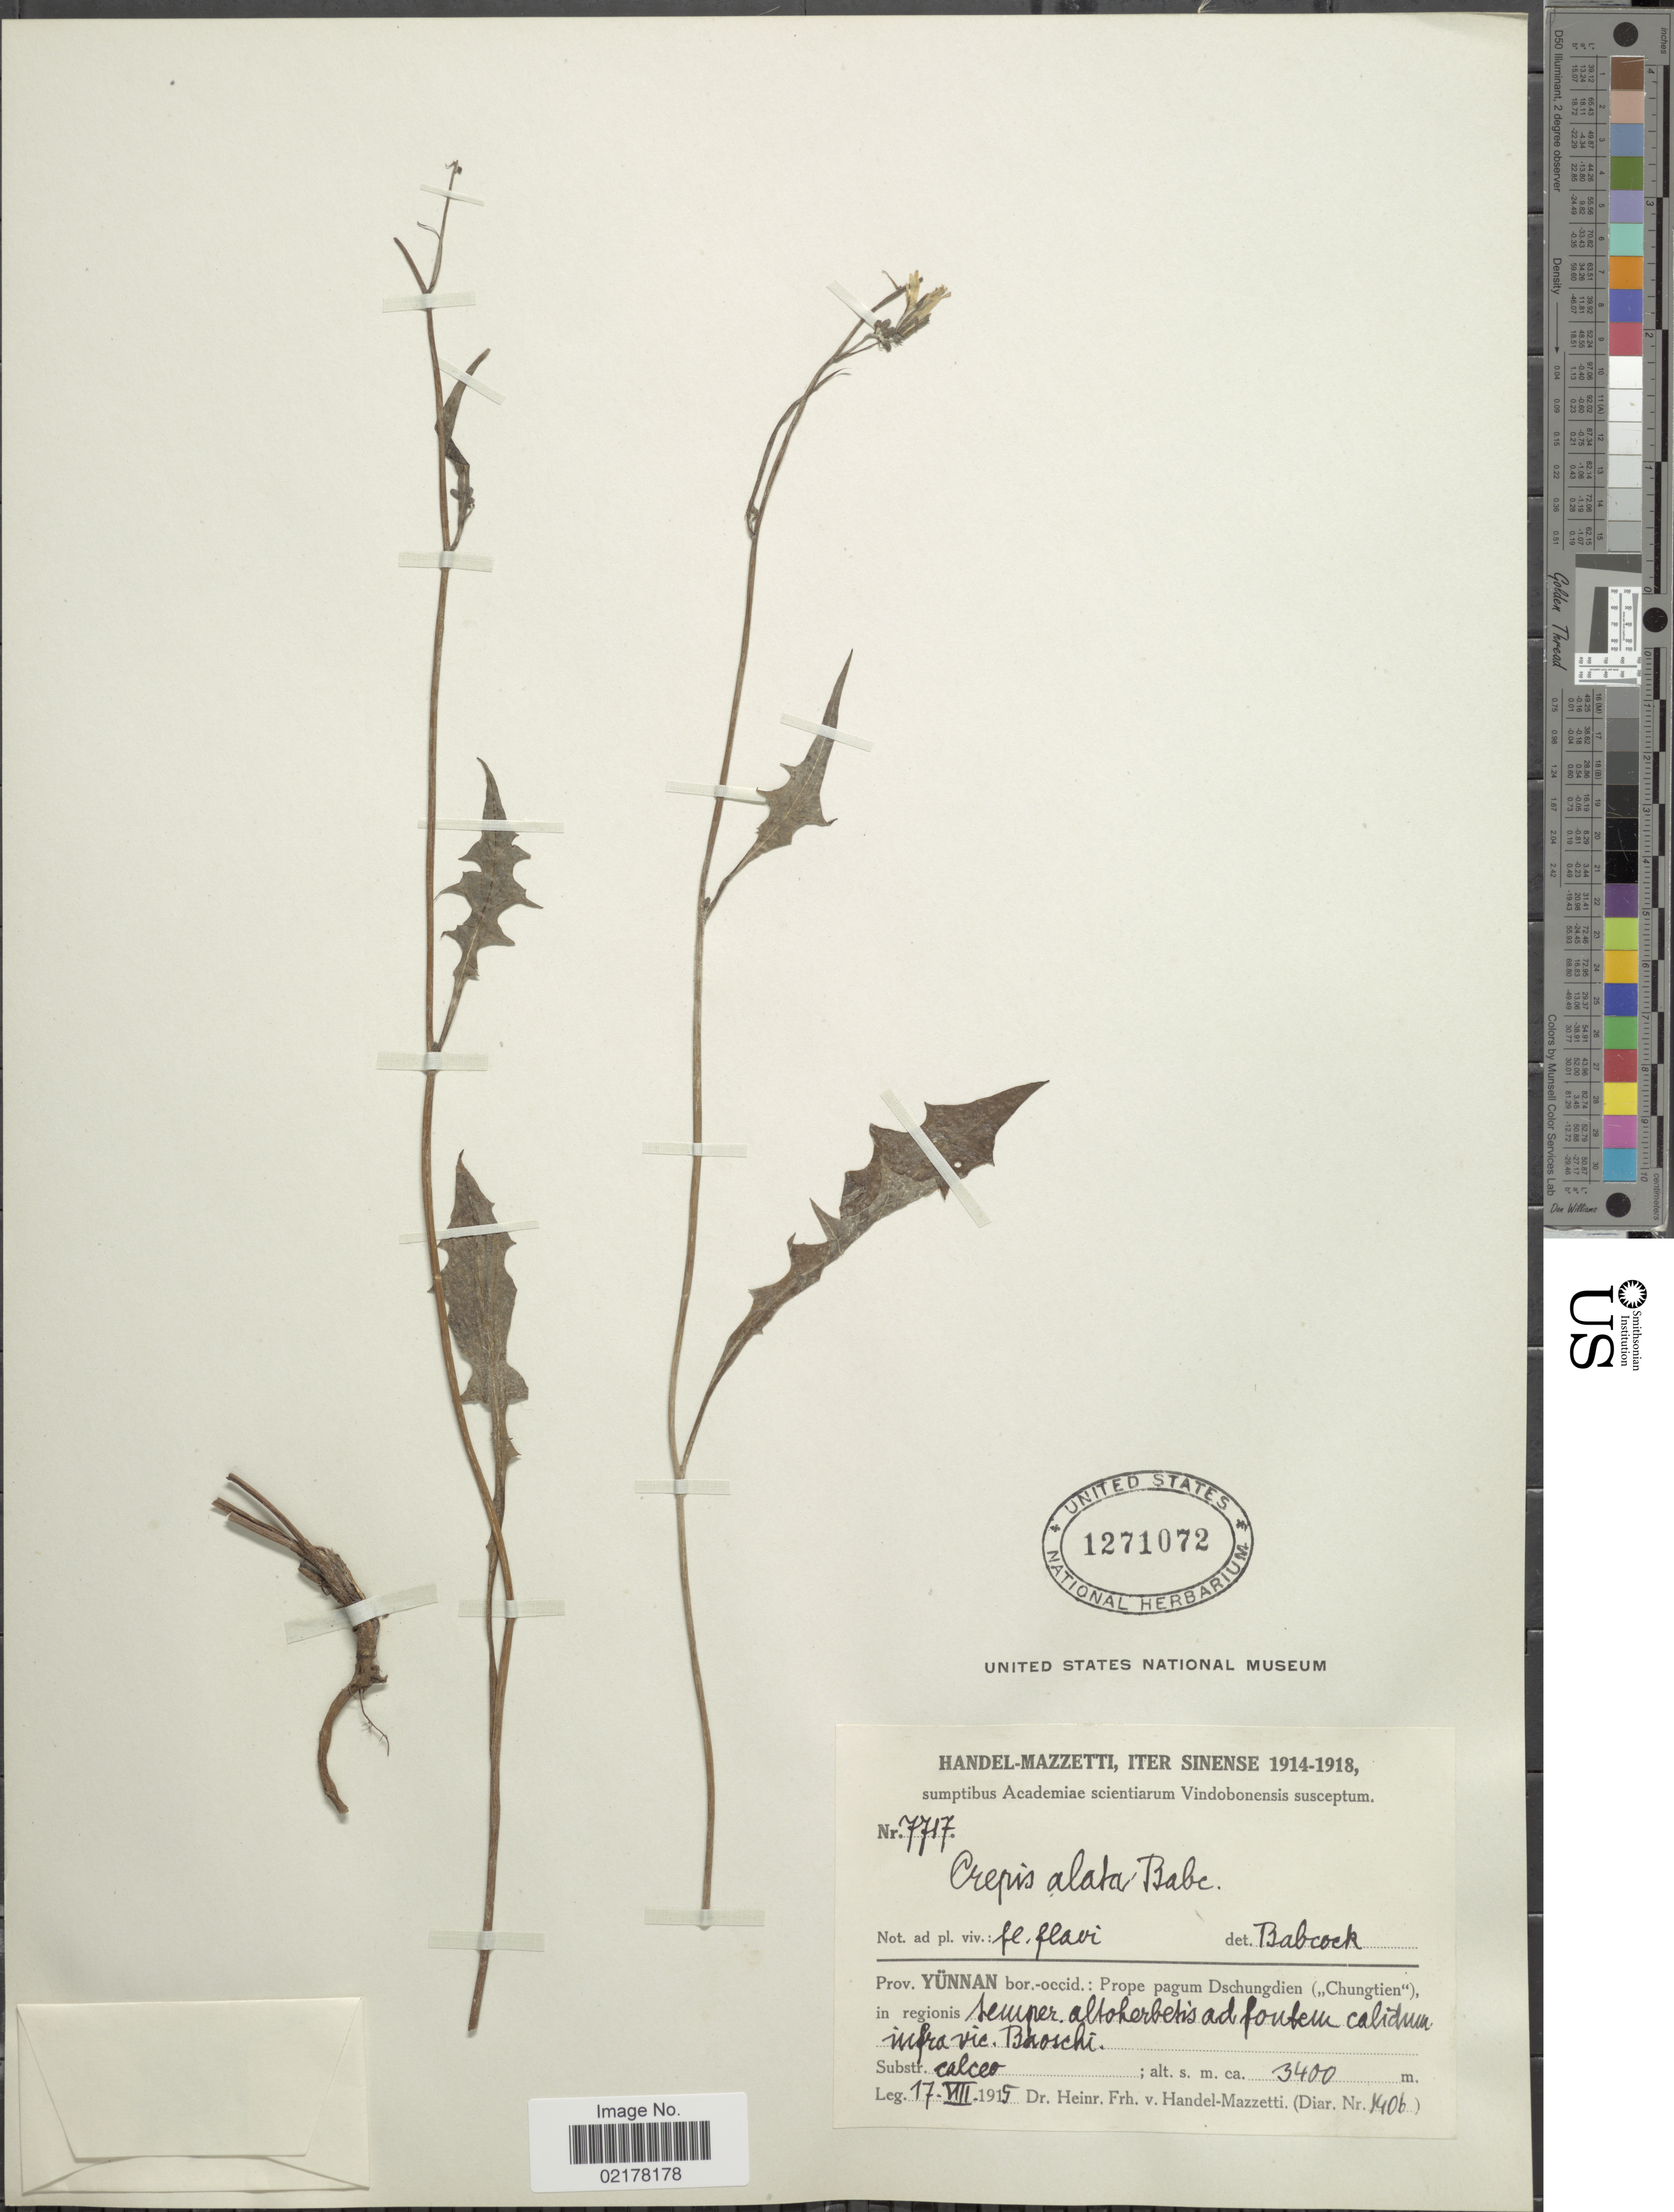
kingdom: Plantae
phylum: Tracheophyta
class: Magnoliopsida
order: Asterales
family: Asteraceae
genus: Crepis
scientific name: Crepis sp.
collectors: H. Handel-Mazzetti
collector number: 7717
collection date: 1915-08-17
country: China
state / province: Yunnan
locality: Sinense. Prov. Yünnan bor.-occid.: Prope pagum Dschungdien (Chungtien), in regionis Seumper. altoherbetis ad foutem calidum nifra vic. Baoschi [interpreted]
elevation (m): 3400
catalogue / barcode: US 1271072